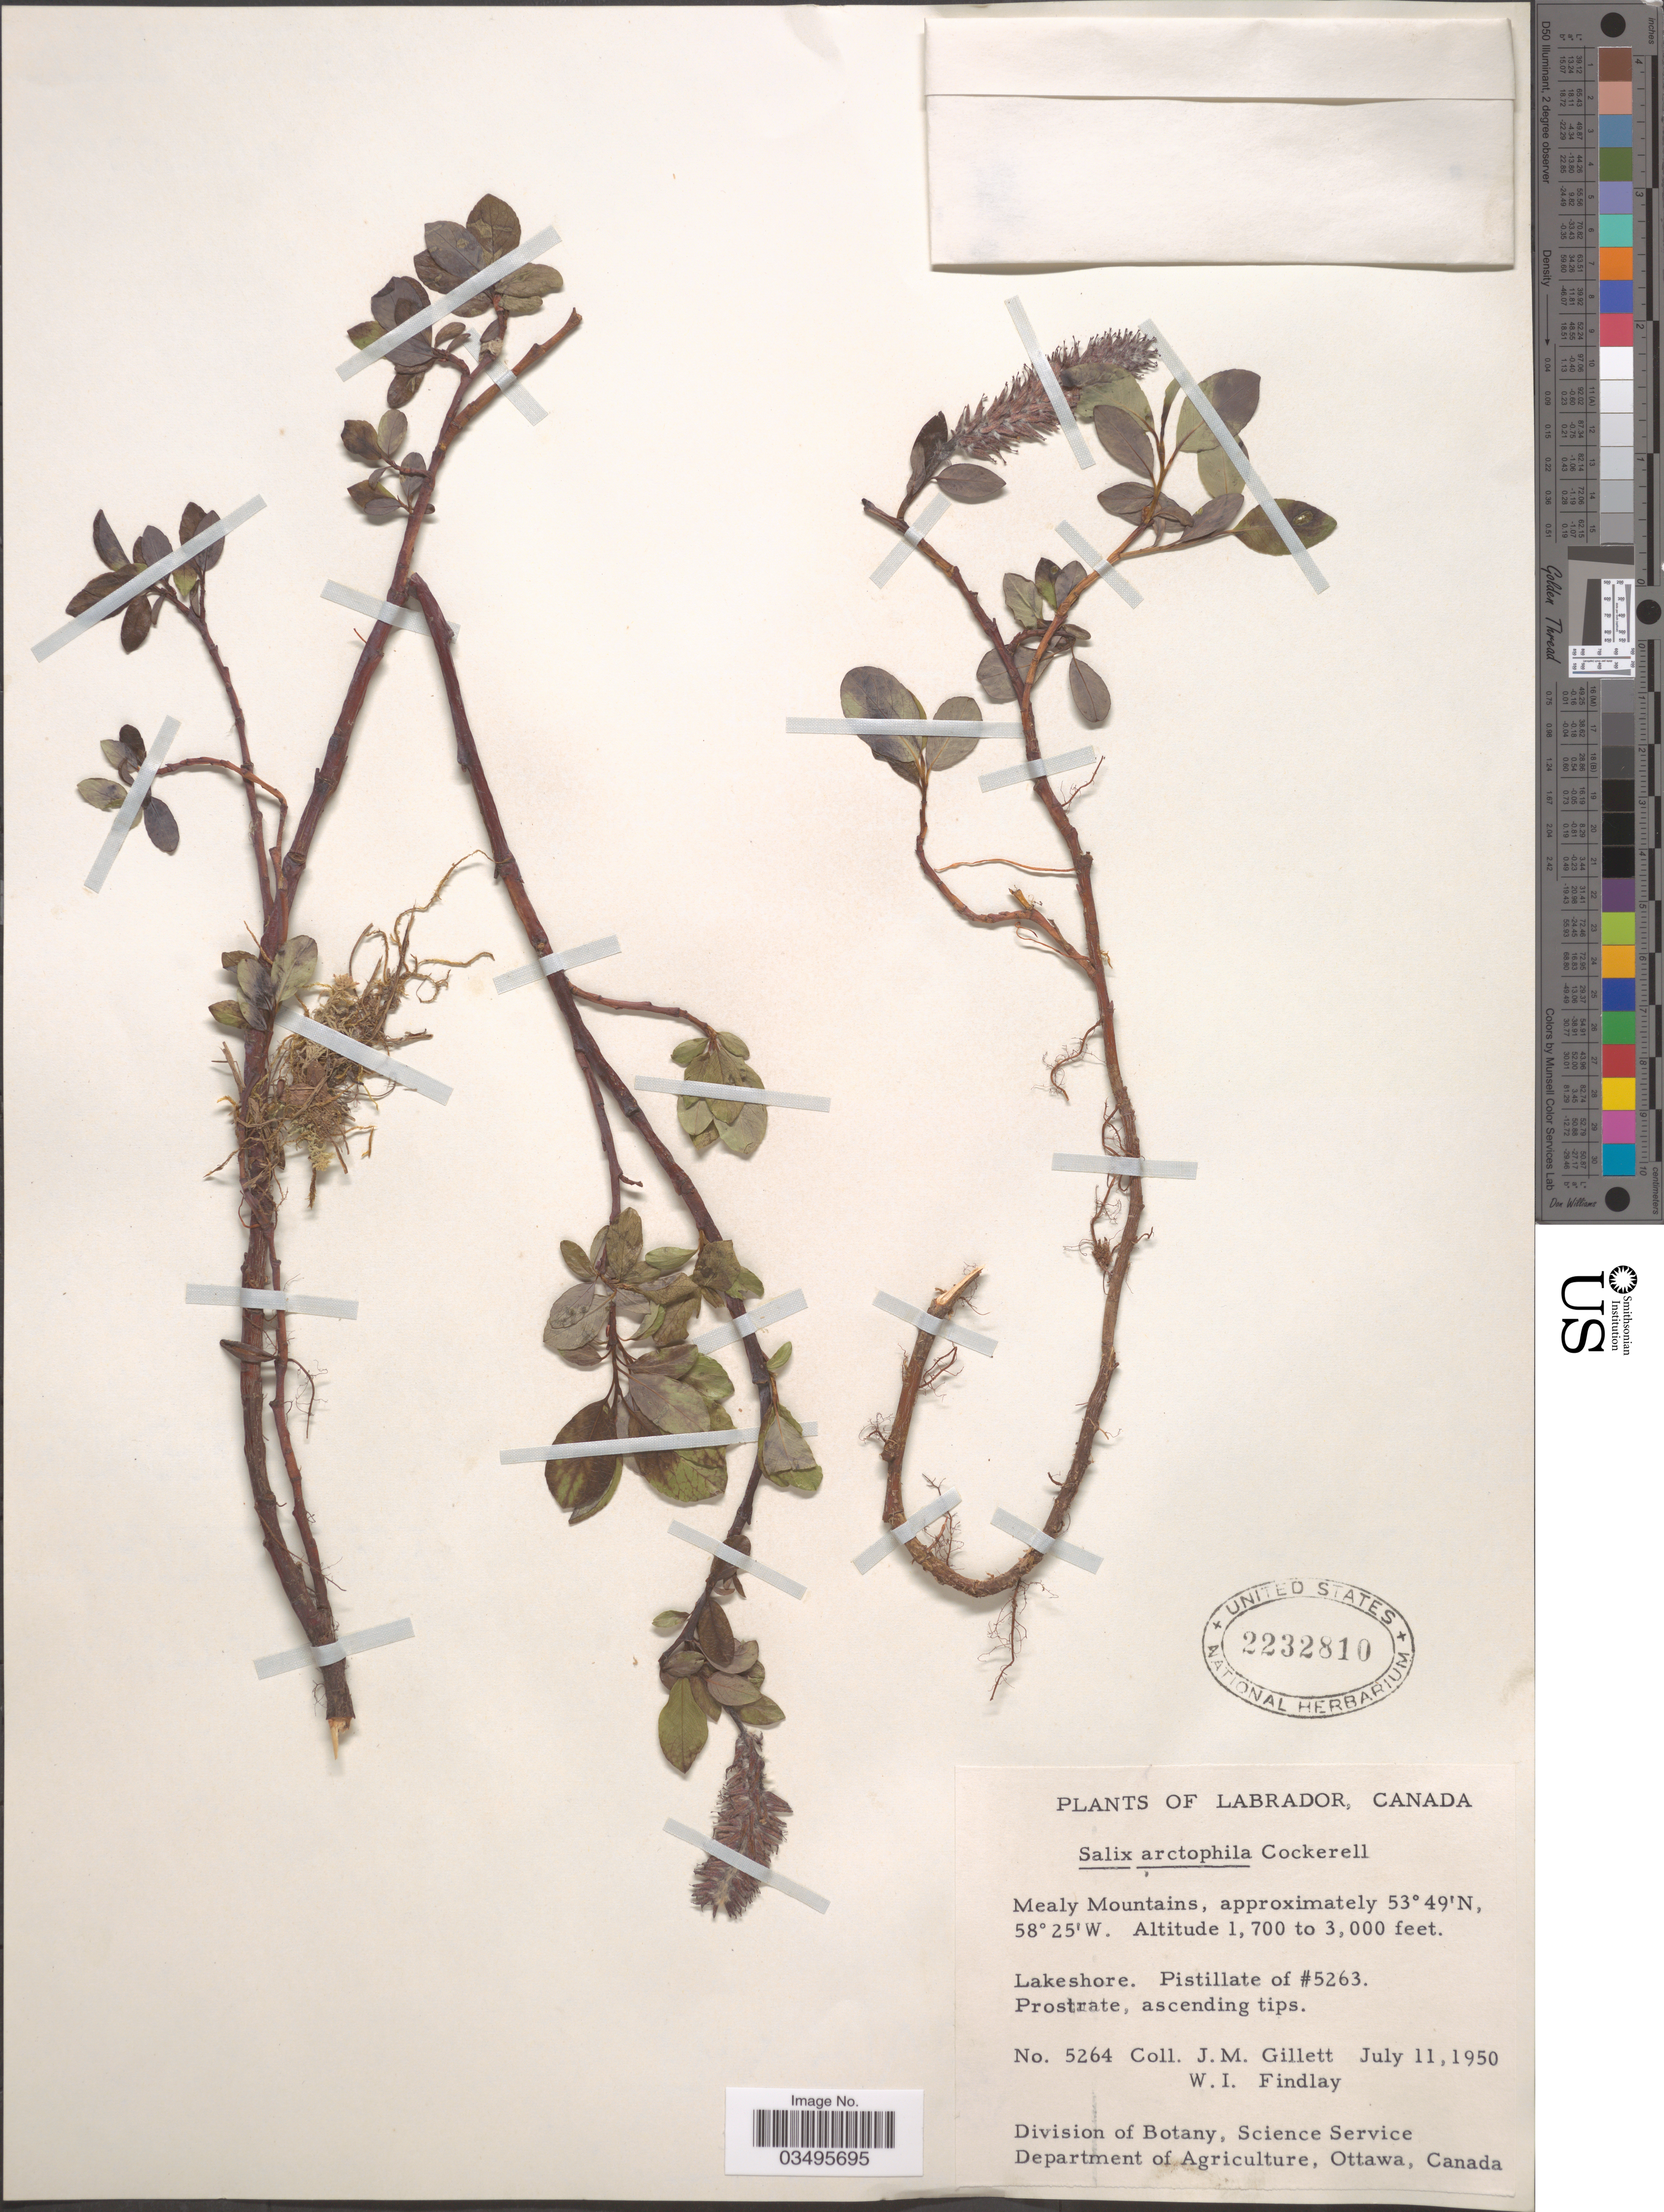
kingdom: Plantae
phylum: Tracheophyta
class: Magnoliopsida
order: Malpighiales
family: Salicaceae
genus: Salix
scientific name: Salix arctophila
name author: Cockerell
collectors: J. M. Gillett & W. Findlay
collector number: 5264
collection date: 1950-07-11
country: Canada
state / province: Newfoundland and Labrador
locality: Mealy Mountains. Lakeshore.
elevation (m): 518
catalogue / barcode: US 2232810